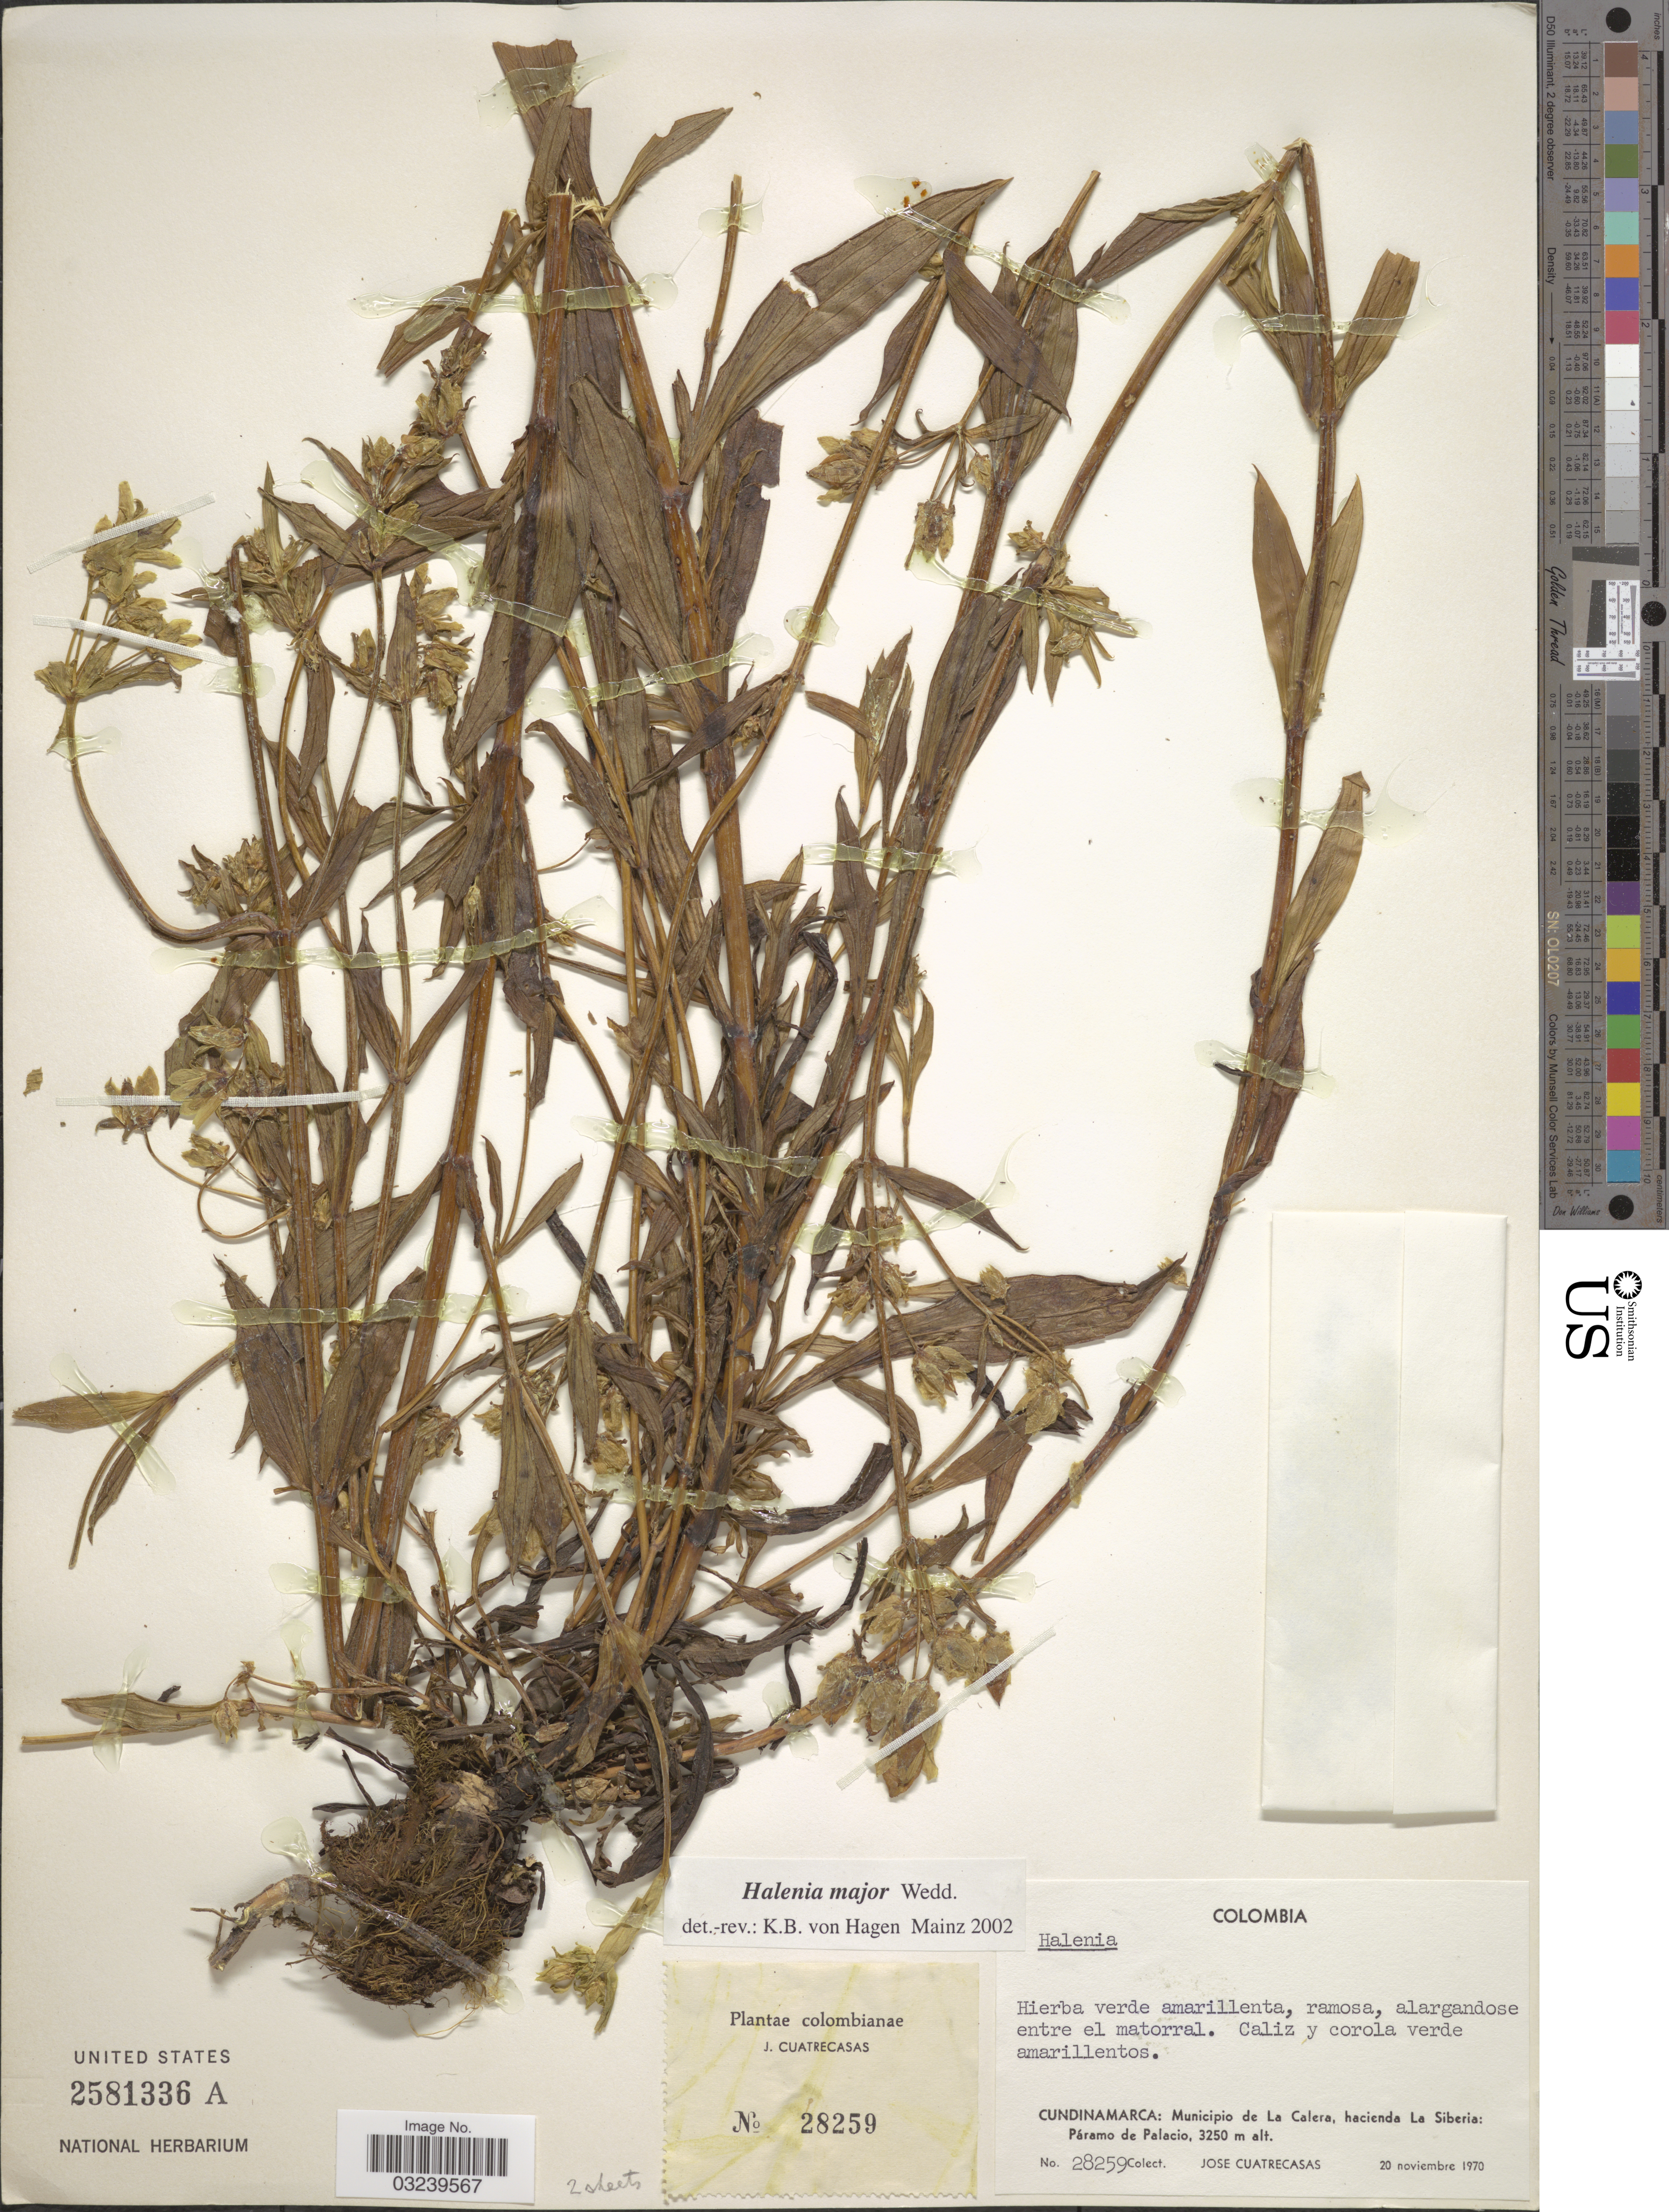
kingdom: Plantae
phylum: Tracheophyta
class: Magnoliopsida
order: Gentianales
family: Gentianaceae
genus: Halenia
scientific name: Halenia major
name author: Wedd.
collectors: J. Cuatrecasas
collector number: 28259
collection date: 1970-11-20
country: Colombia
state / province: Cundinamarca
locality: Municipio de La Calera, hacienda La Siberia: Páramo de Palacio.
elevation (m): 3250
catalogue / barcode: US 2581336A